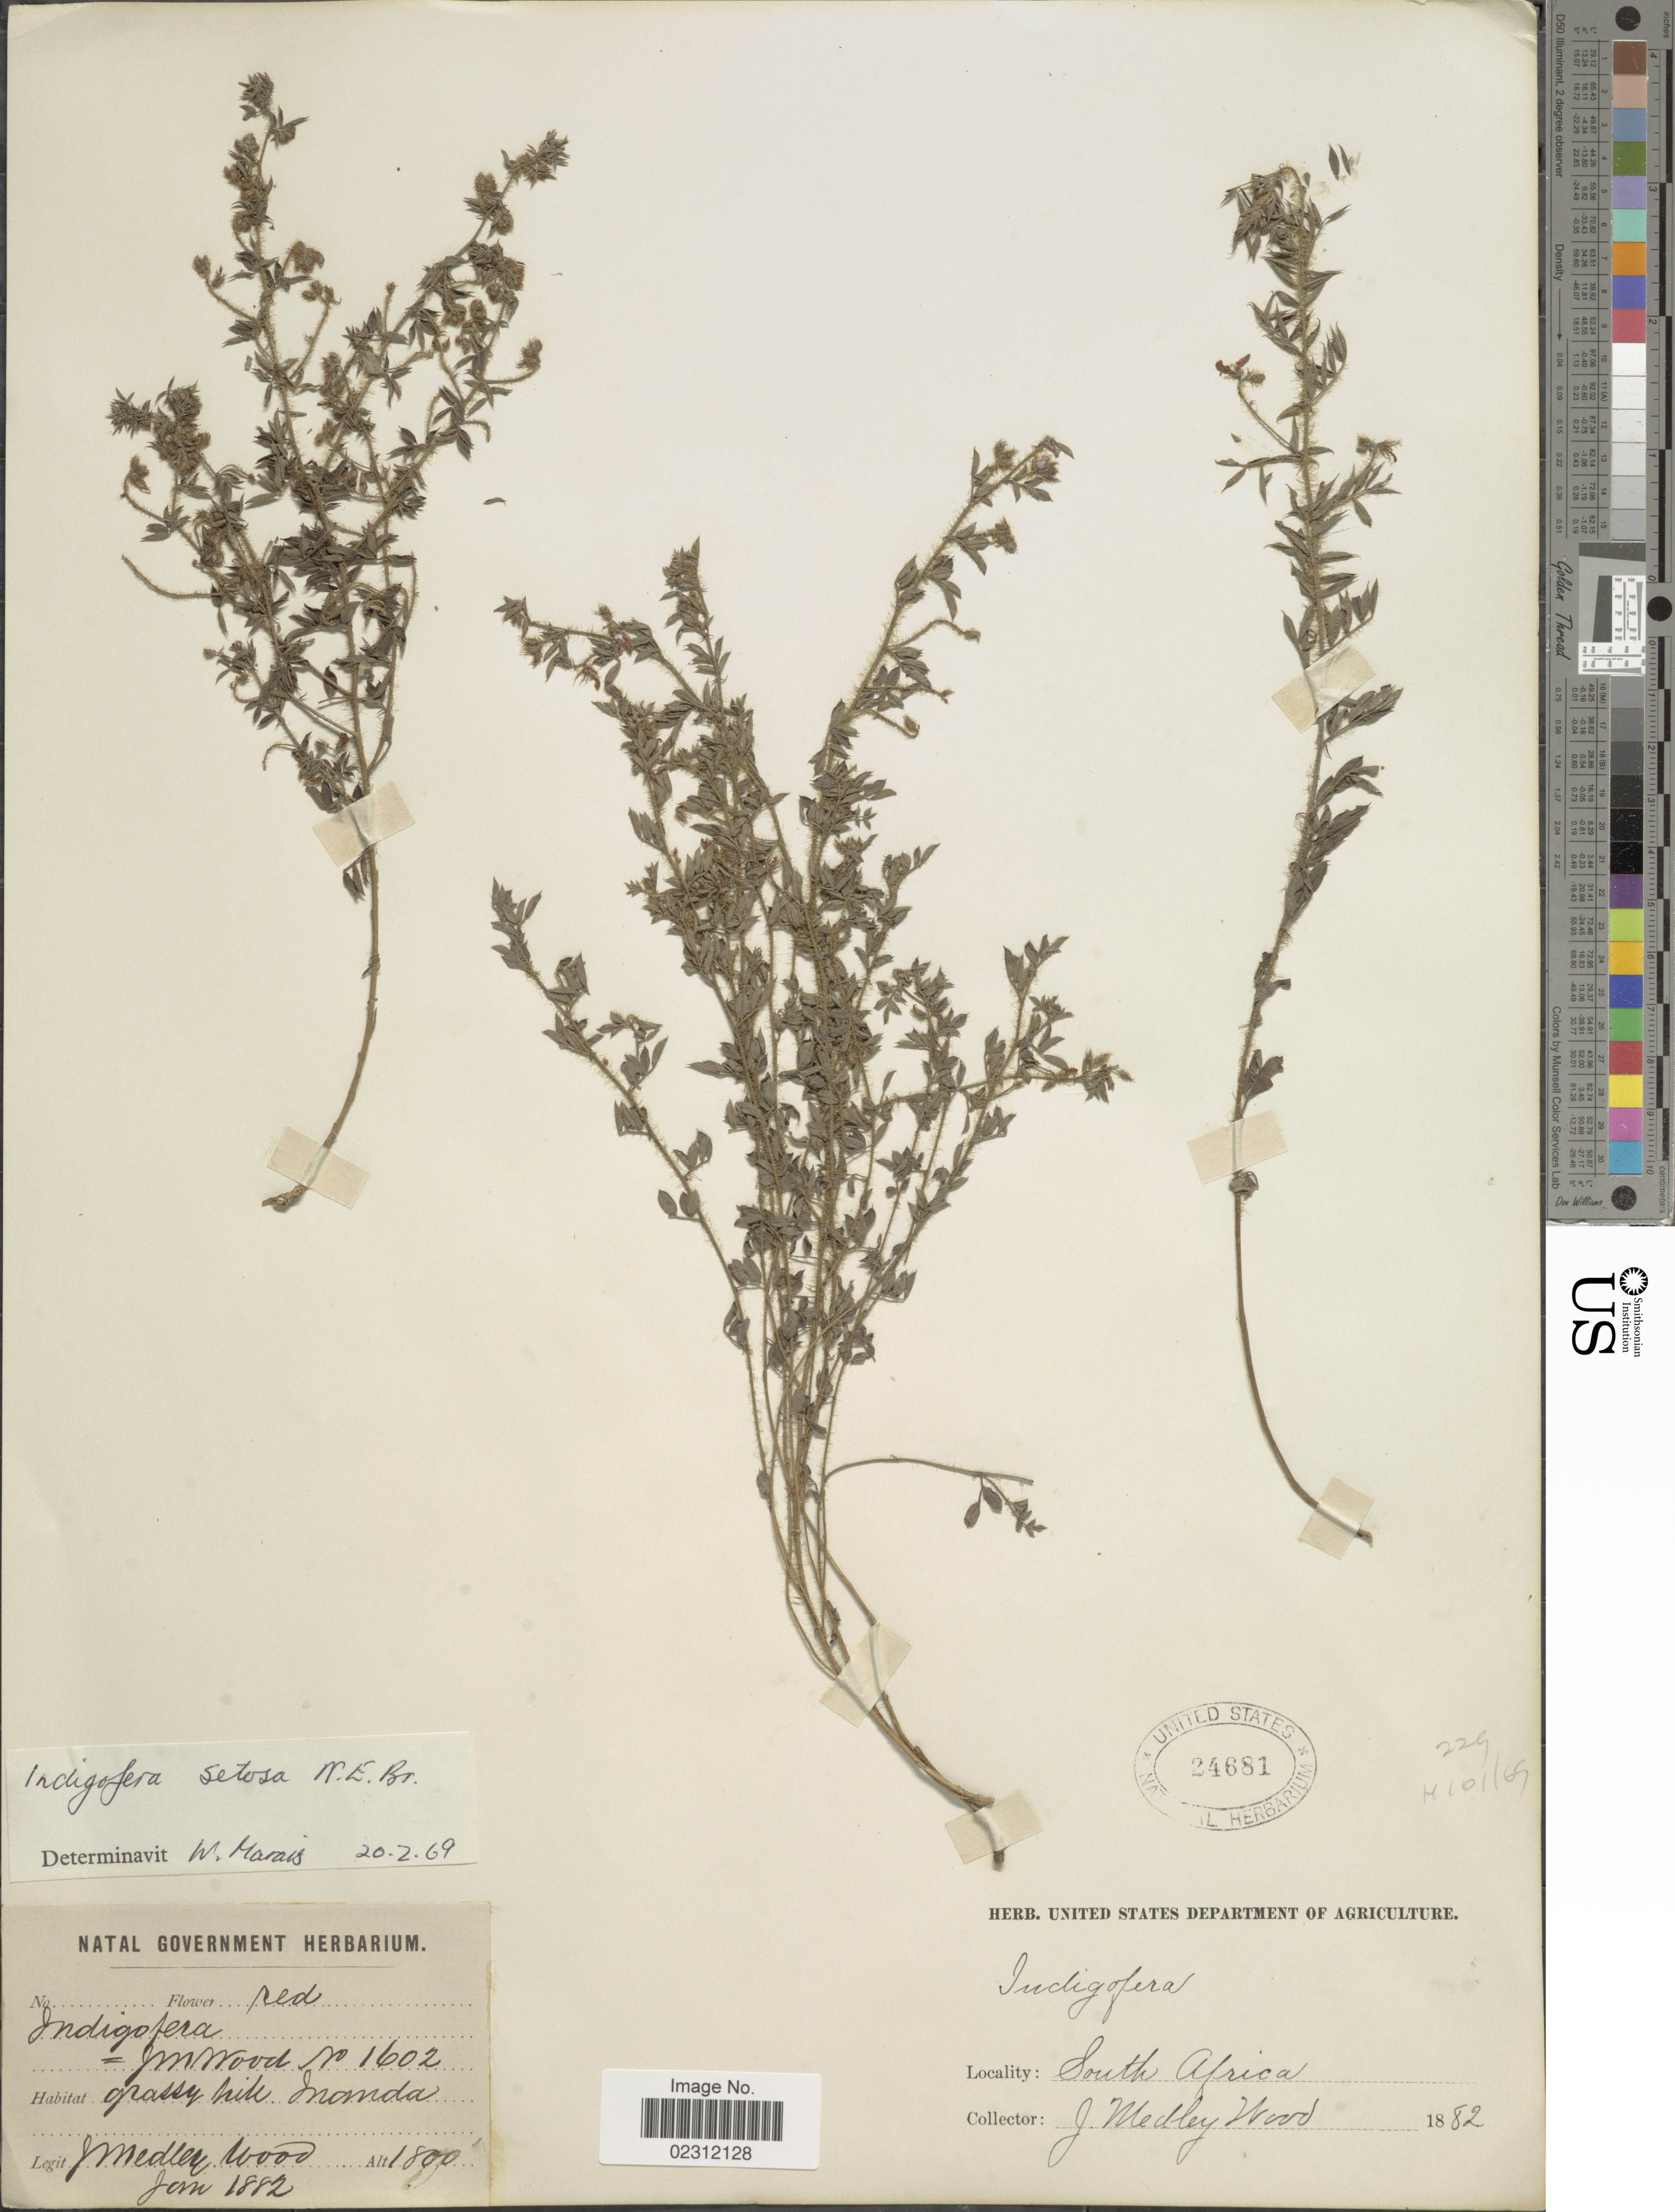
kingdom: Plantae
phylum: Tracheophyta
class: Magnoliopsida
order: Fabales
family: Fabaceae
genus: Indigofera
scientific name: Indigofera setosa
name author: N.E. Br.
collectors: J. Medley Wood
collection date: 1882-01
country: South Africa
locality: Grassy Hill, Inanda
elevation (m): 549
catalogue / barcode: US 24681